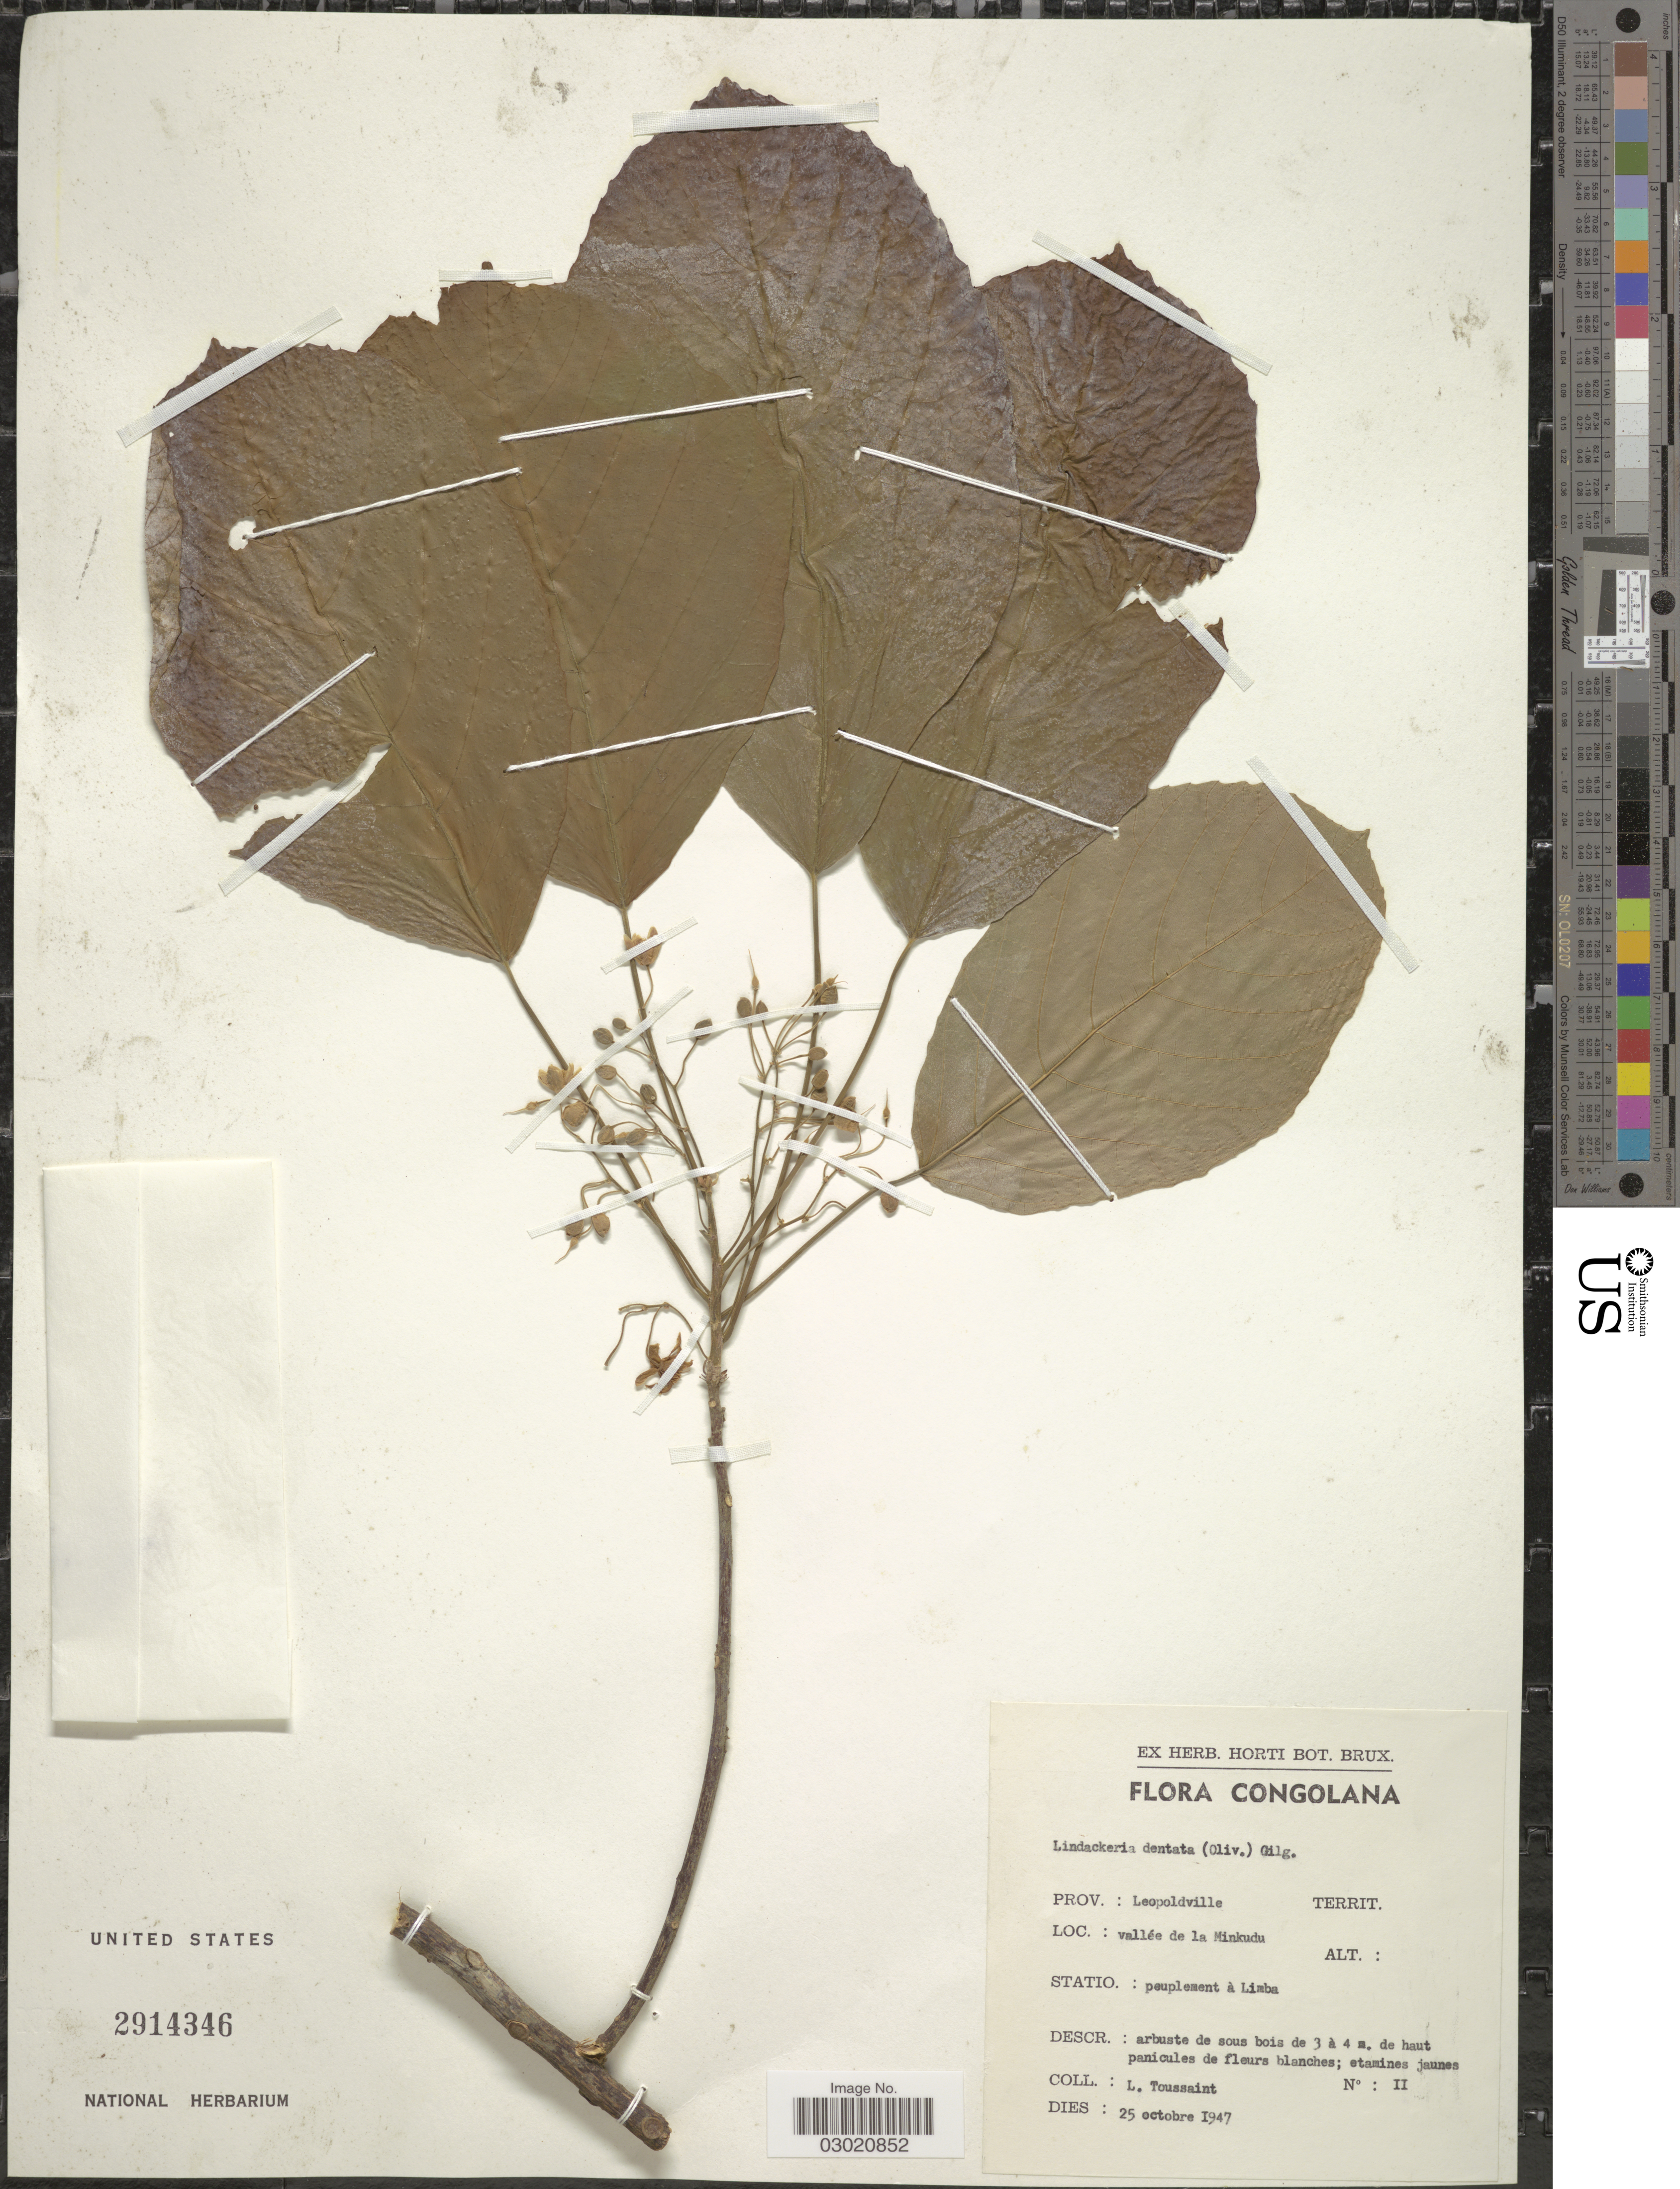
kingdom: Plantae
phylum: Tracheophyta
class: Magnoliopsida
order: Malpighiales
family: Achariaceae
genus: Lindackeria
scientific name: Lindackeria dentata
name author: (Oliv.) Gilg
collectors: L. Toussaint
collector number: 2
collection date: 1947-10-25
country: Congo, Democratic Republic of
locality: Congolana, Prov.: Leopoldville, vallée de la Minkudu.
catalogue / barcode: US 2914346